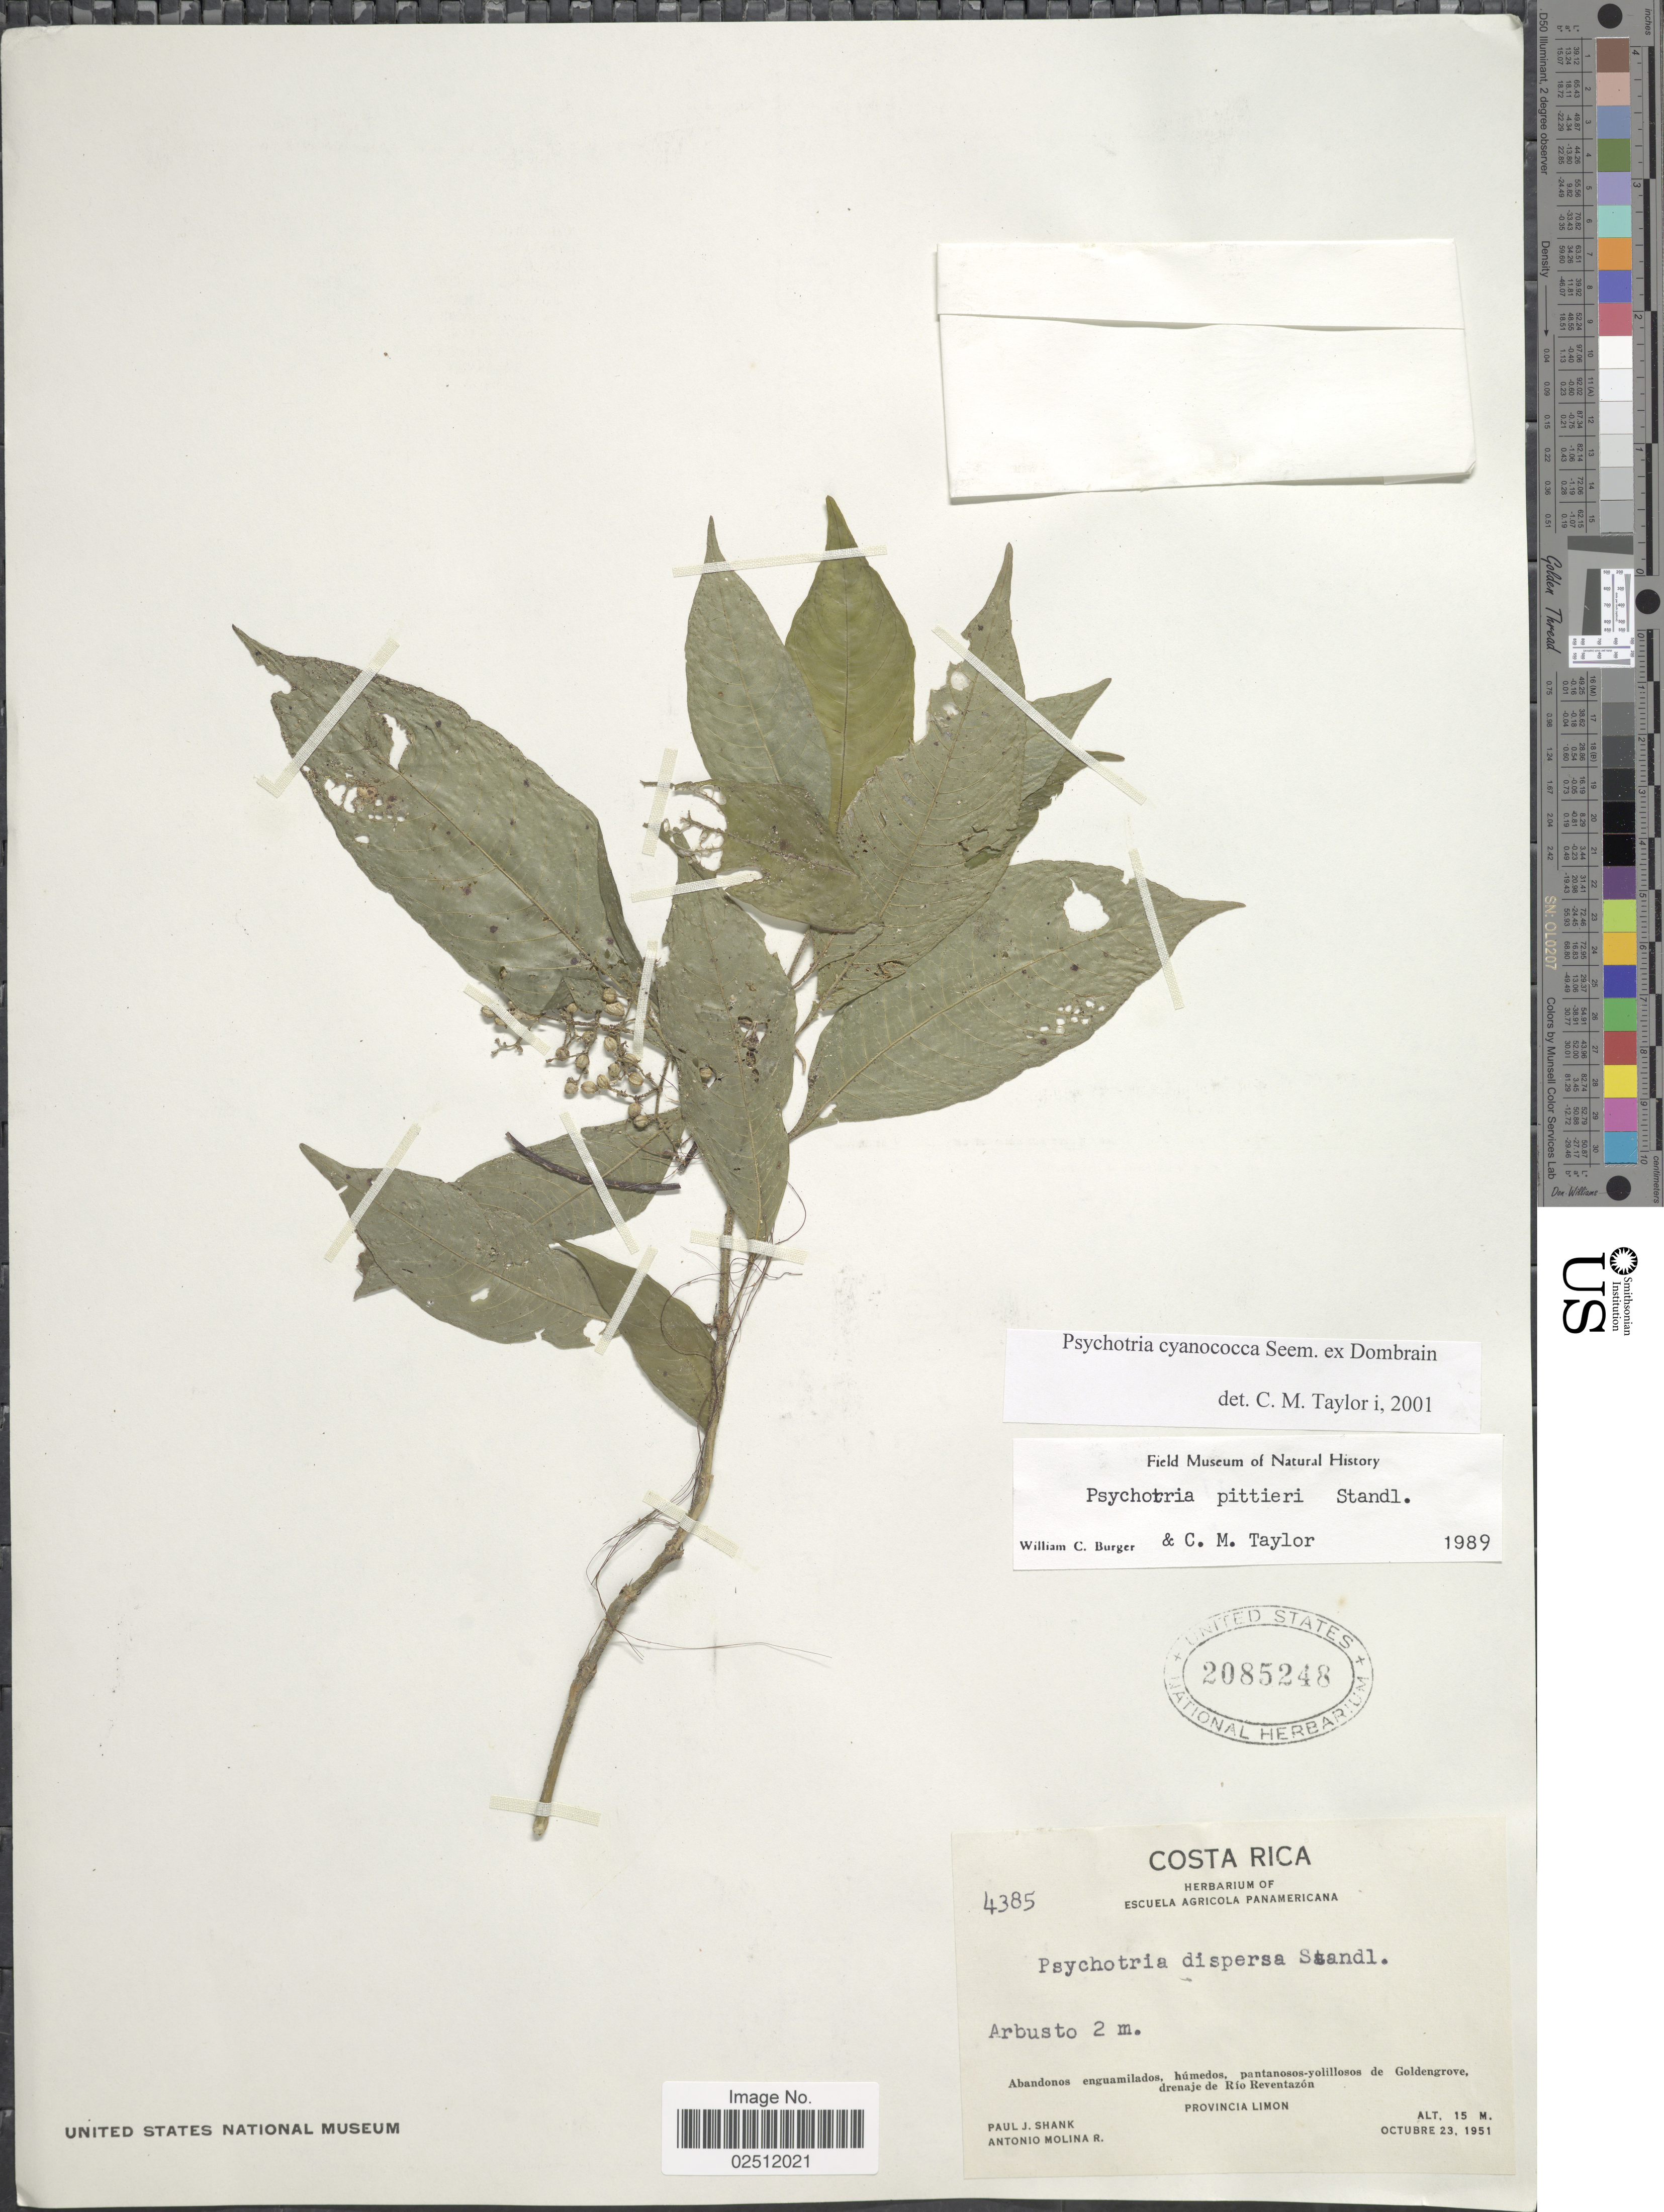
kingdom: Plantae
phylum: Tracheophyta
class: Magnoliopsida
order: Gentianales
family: Rubiaceae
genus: Psychotria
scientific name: Psychotria cyanococca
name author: Seem. ex Dombrain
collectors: P. J. Shank & A. Molina R.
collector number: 4385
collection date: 1951-10-23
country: Costa Rica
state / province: Limón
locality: Abandonos enguamilados, húmedos, pantanosos-yolillosos de Goldengrove, drenaje de Río Revetazón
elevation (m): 15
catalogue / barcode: US 2085248